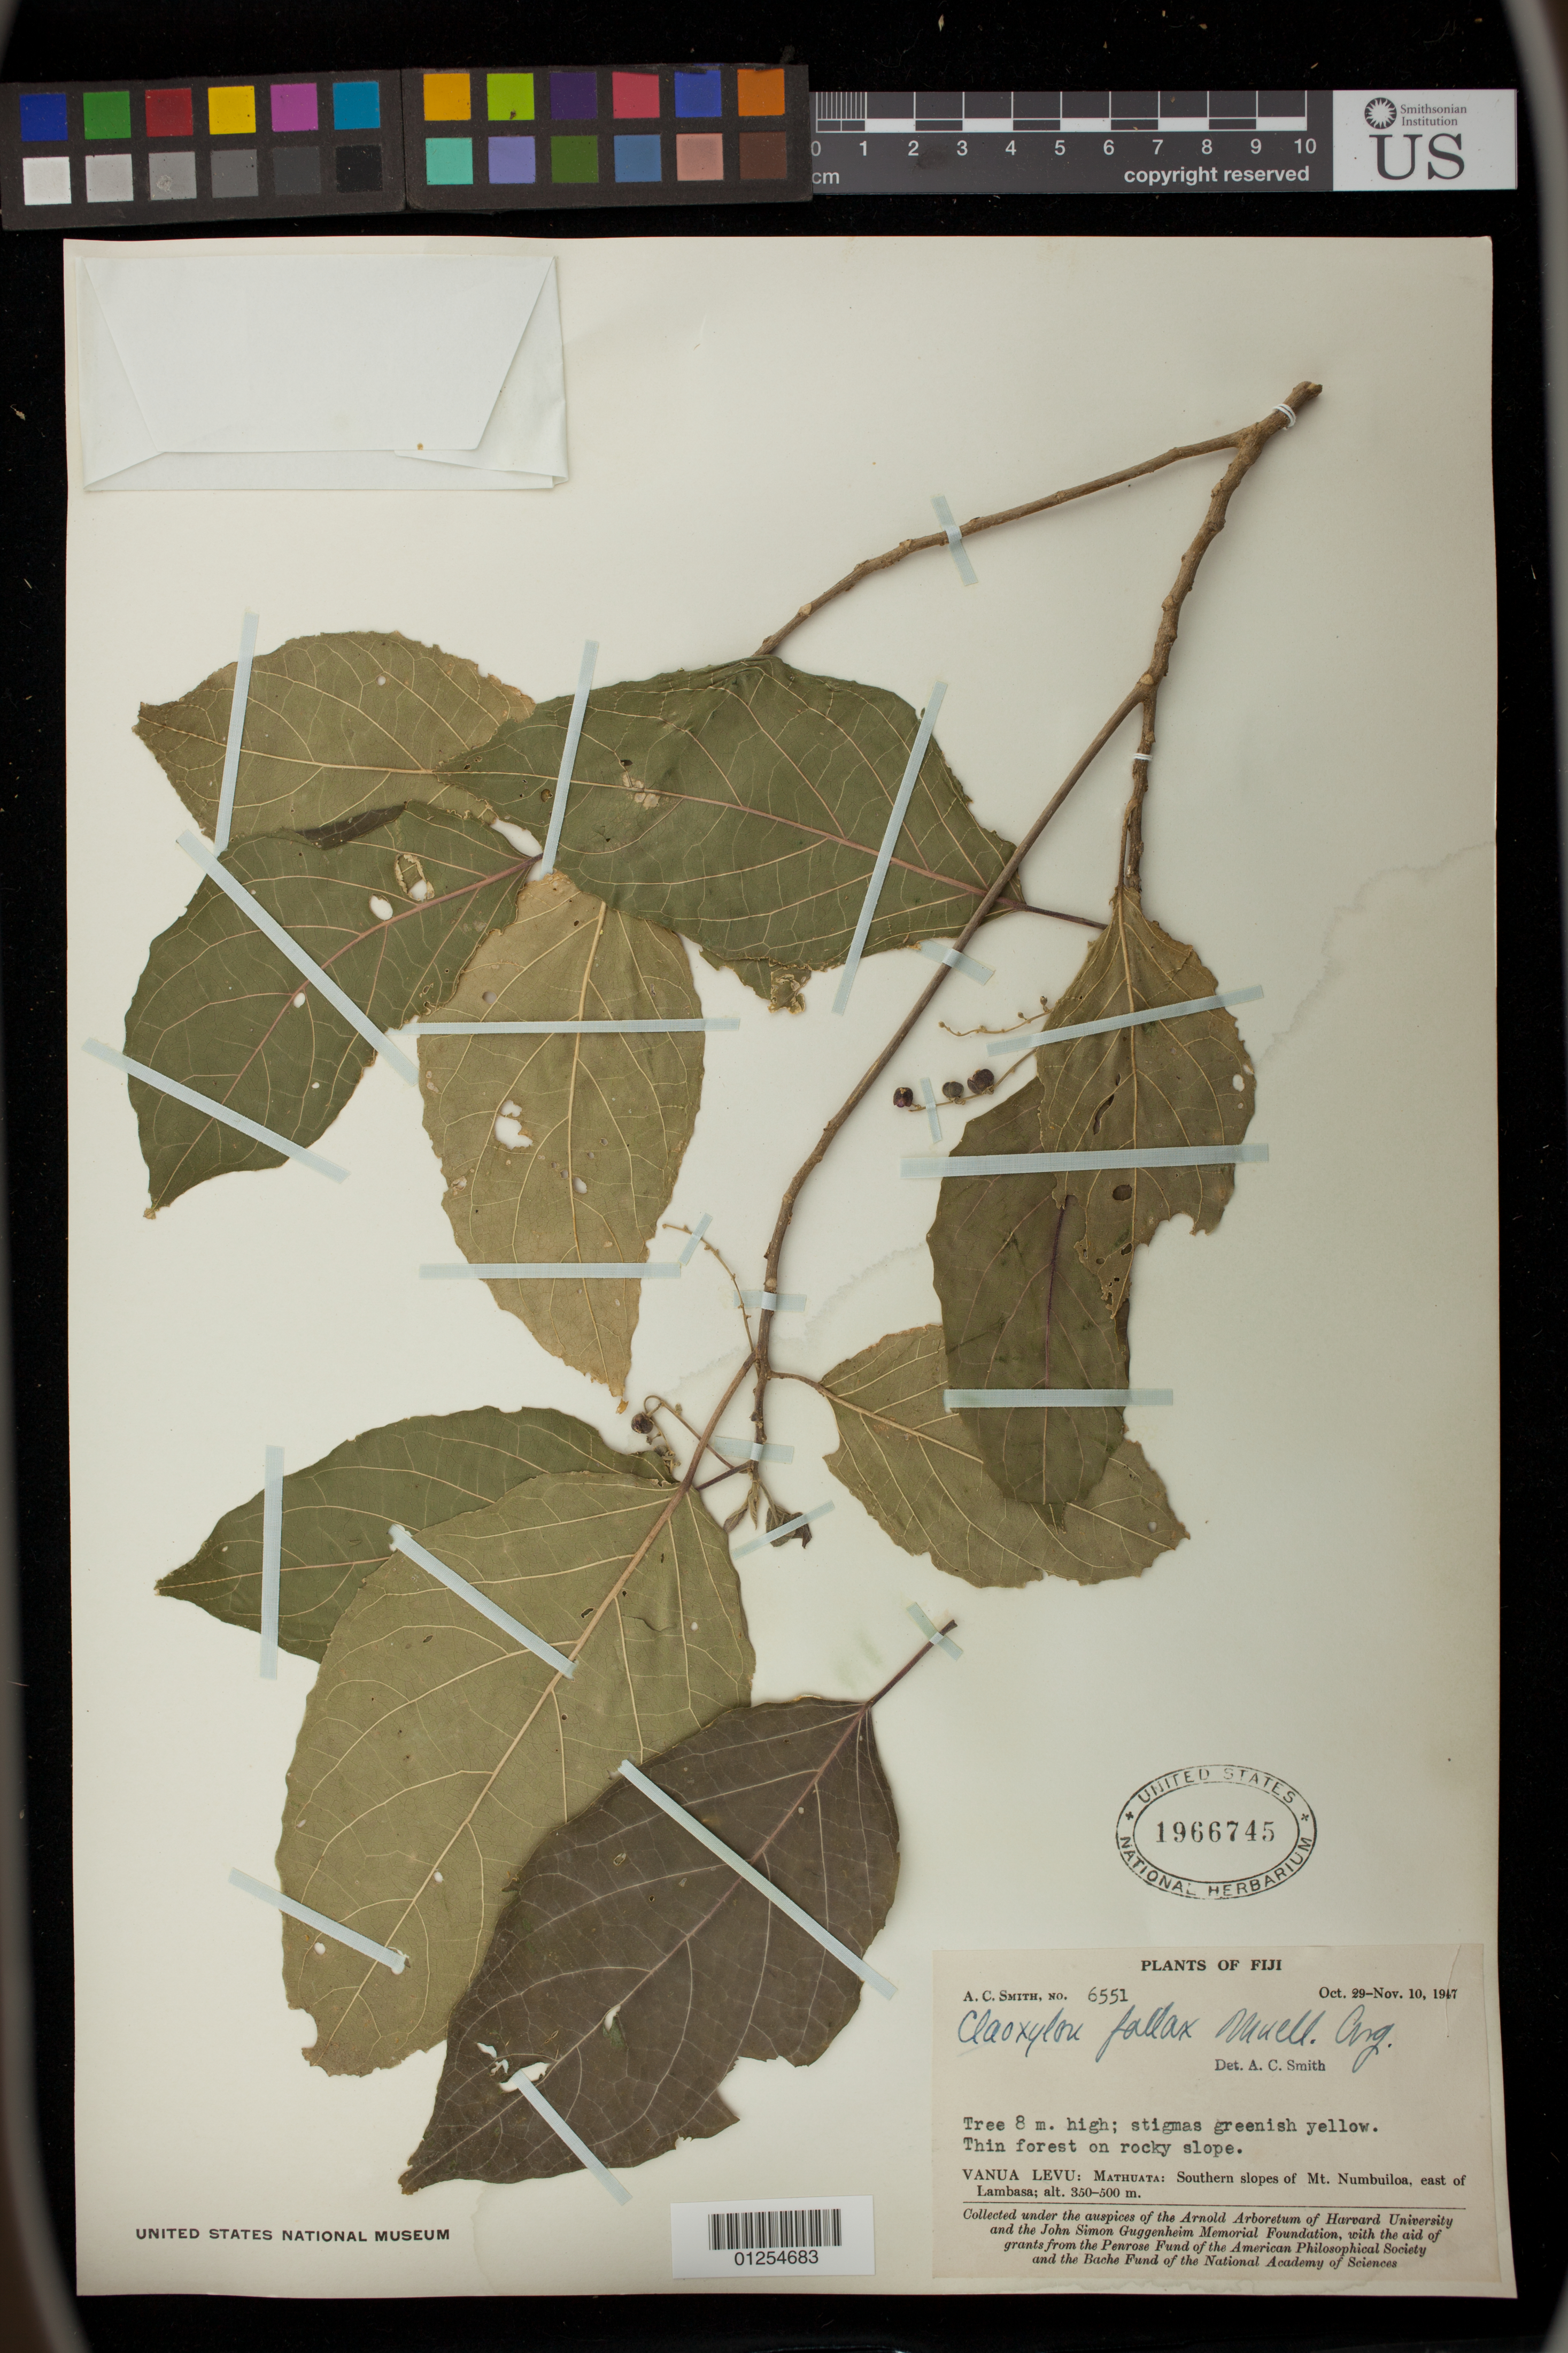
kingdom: Plantae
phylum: Tracheophyta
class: Magnoliopsida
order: Malpighiales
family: Euphorbiaceae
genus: Claoxylon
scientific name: Claoxylon fallax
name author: Müll. Arg.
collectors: A. C. Smith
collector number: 6551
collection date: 1947-10-29/1947-11-10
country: Fiji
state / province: Vanua Levu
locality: Mathuata: Southern slopes of Mt. Numbuiloa, east of Lambasa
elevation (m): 350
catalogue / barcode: US 1966745